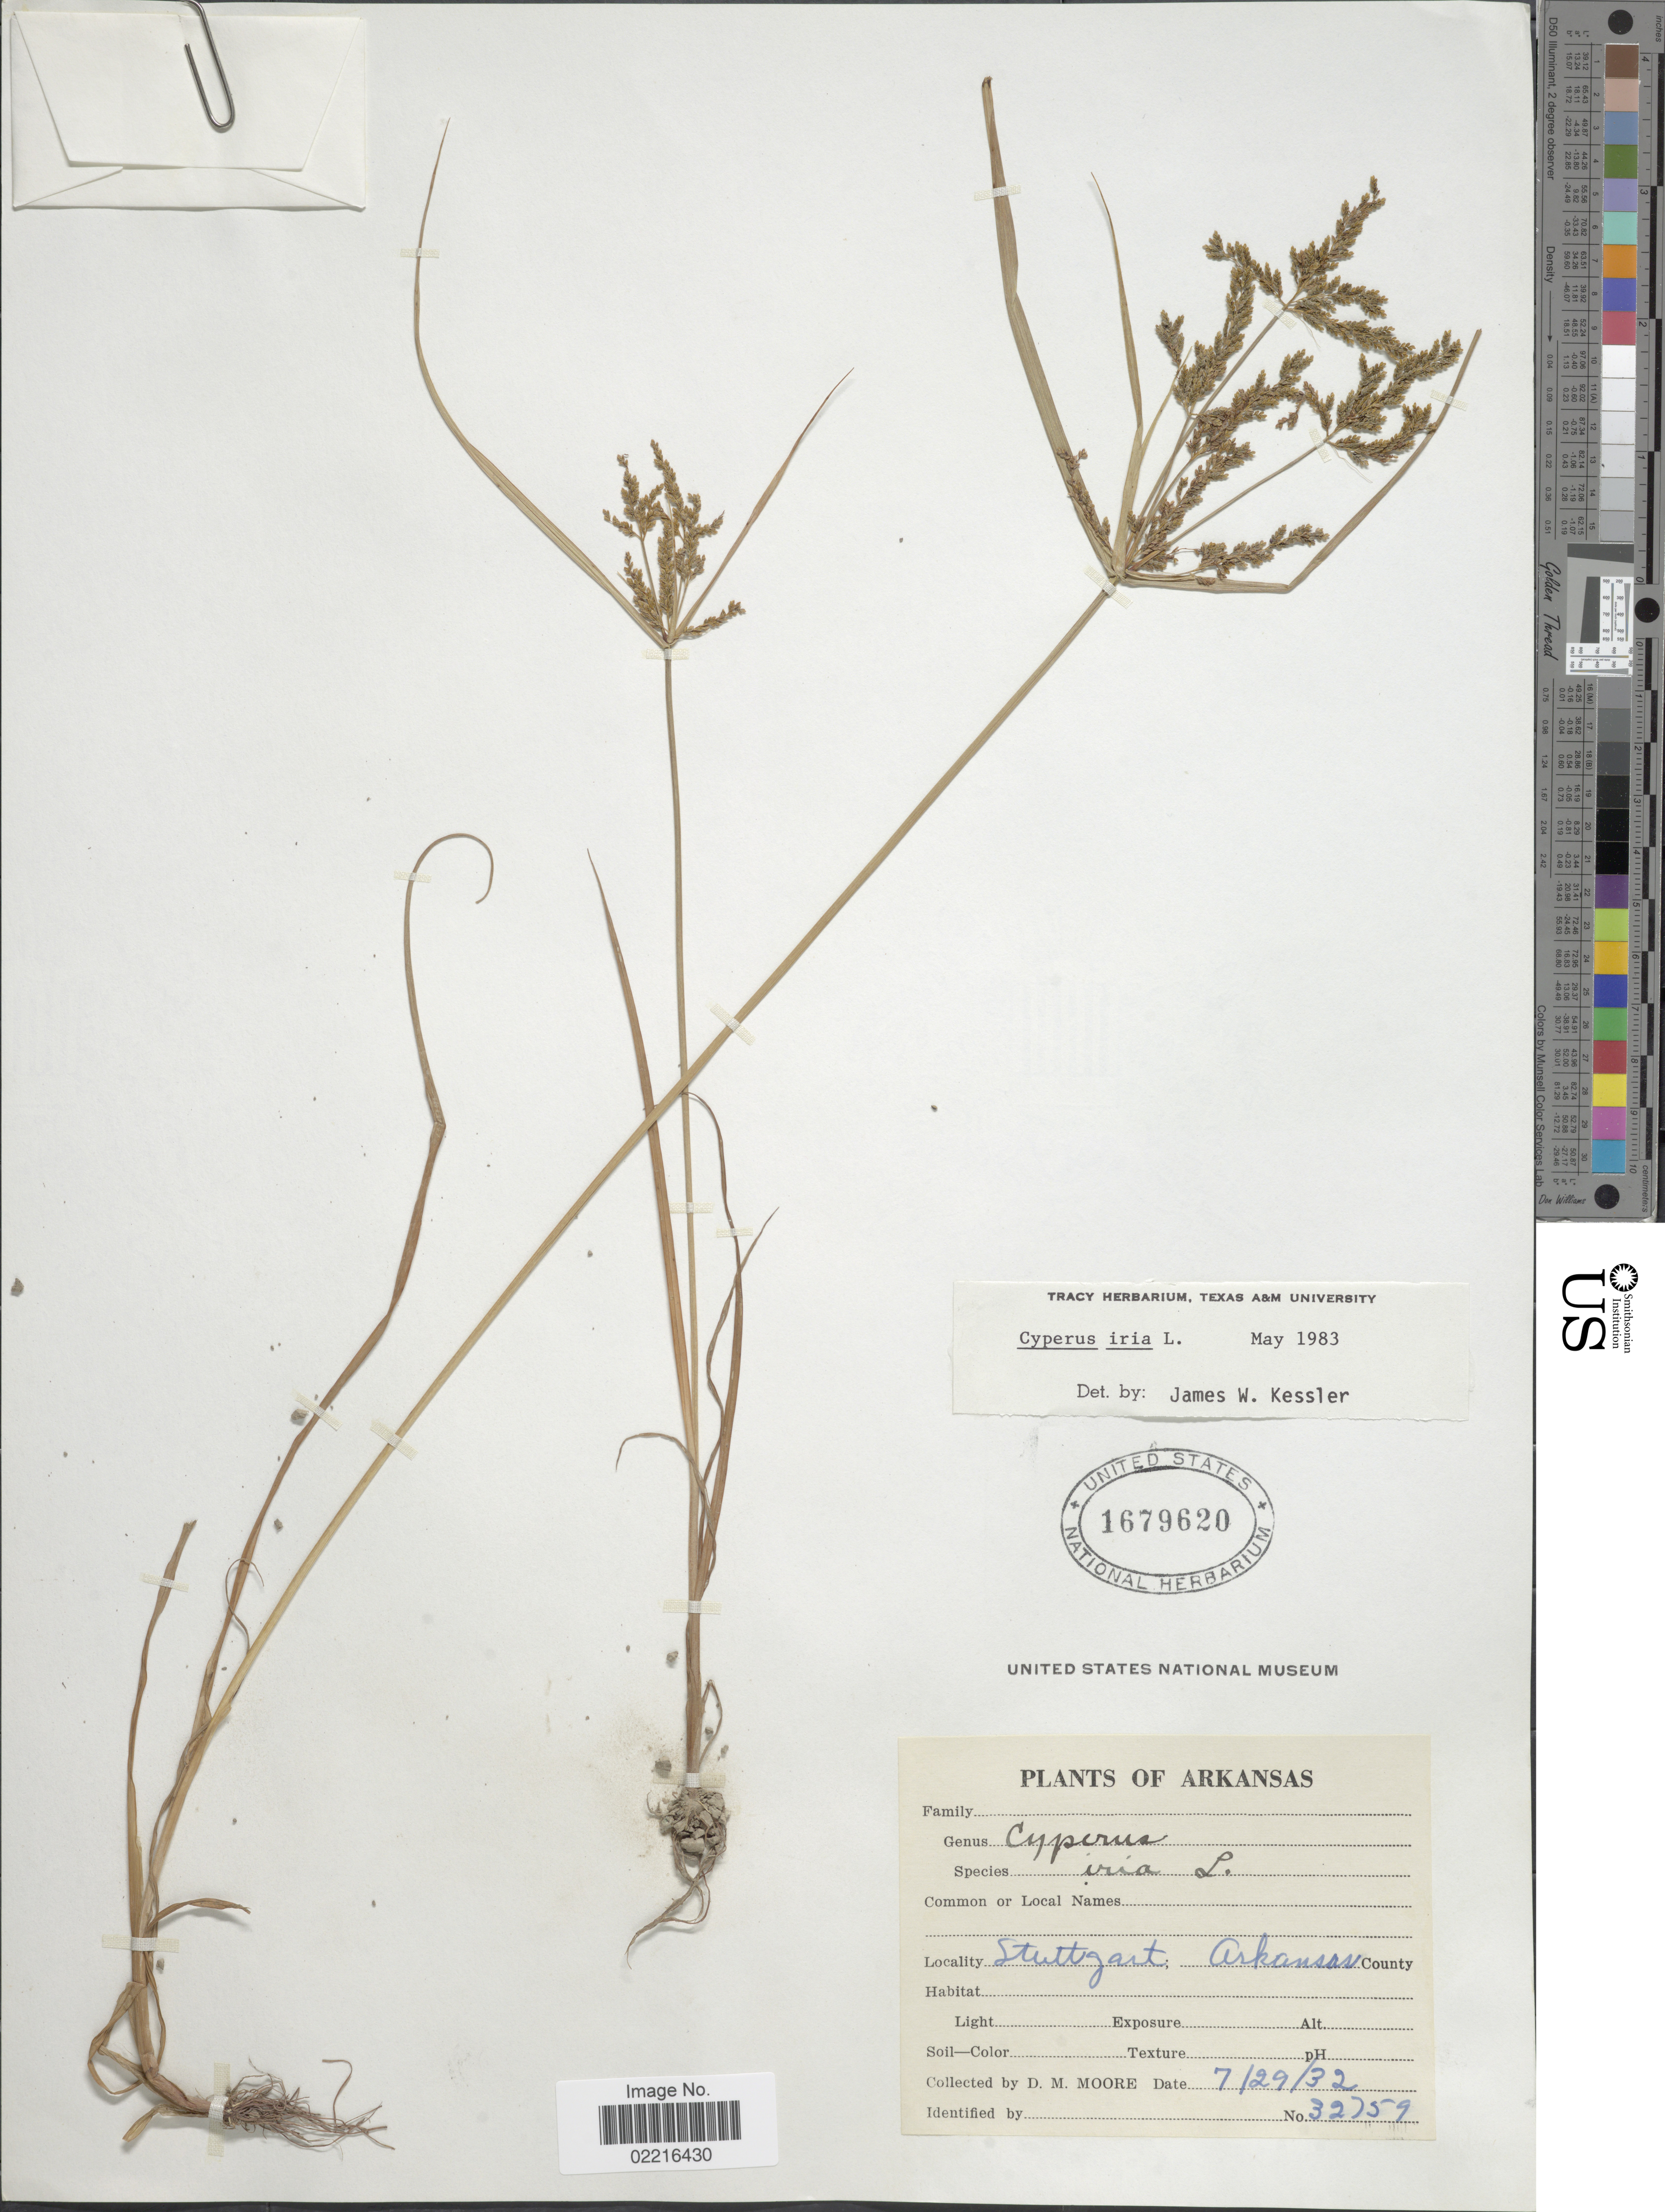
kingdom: Plantae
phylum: Tracheophyta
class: Liliopsida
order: Poales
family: Cyperaceae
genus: Cyperus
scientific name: Cyperus iria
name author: L.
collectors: D. Moore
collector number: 32759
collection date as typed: Transcribed d/m/y: 29/7/32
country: United States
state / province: Arkansas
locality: Stuttgart, Arkansas County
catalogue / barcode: US 1679620